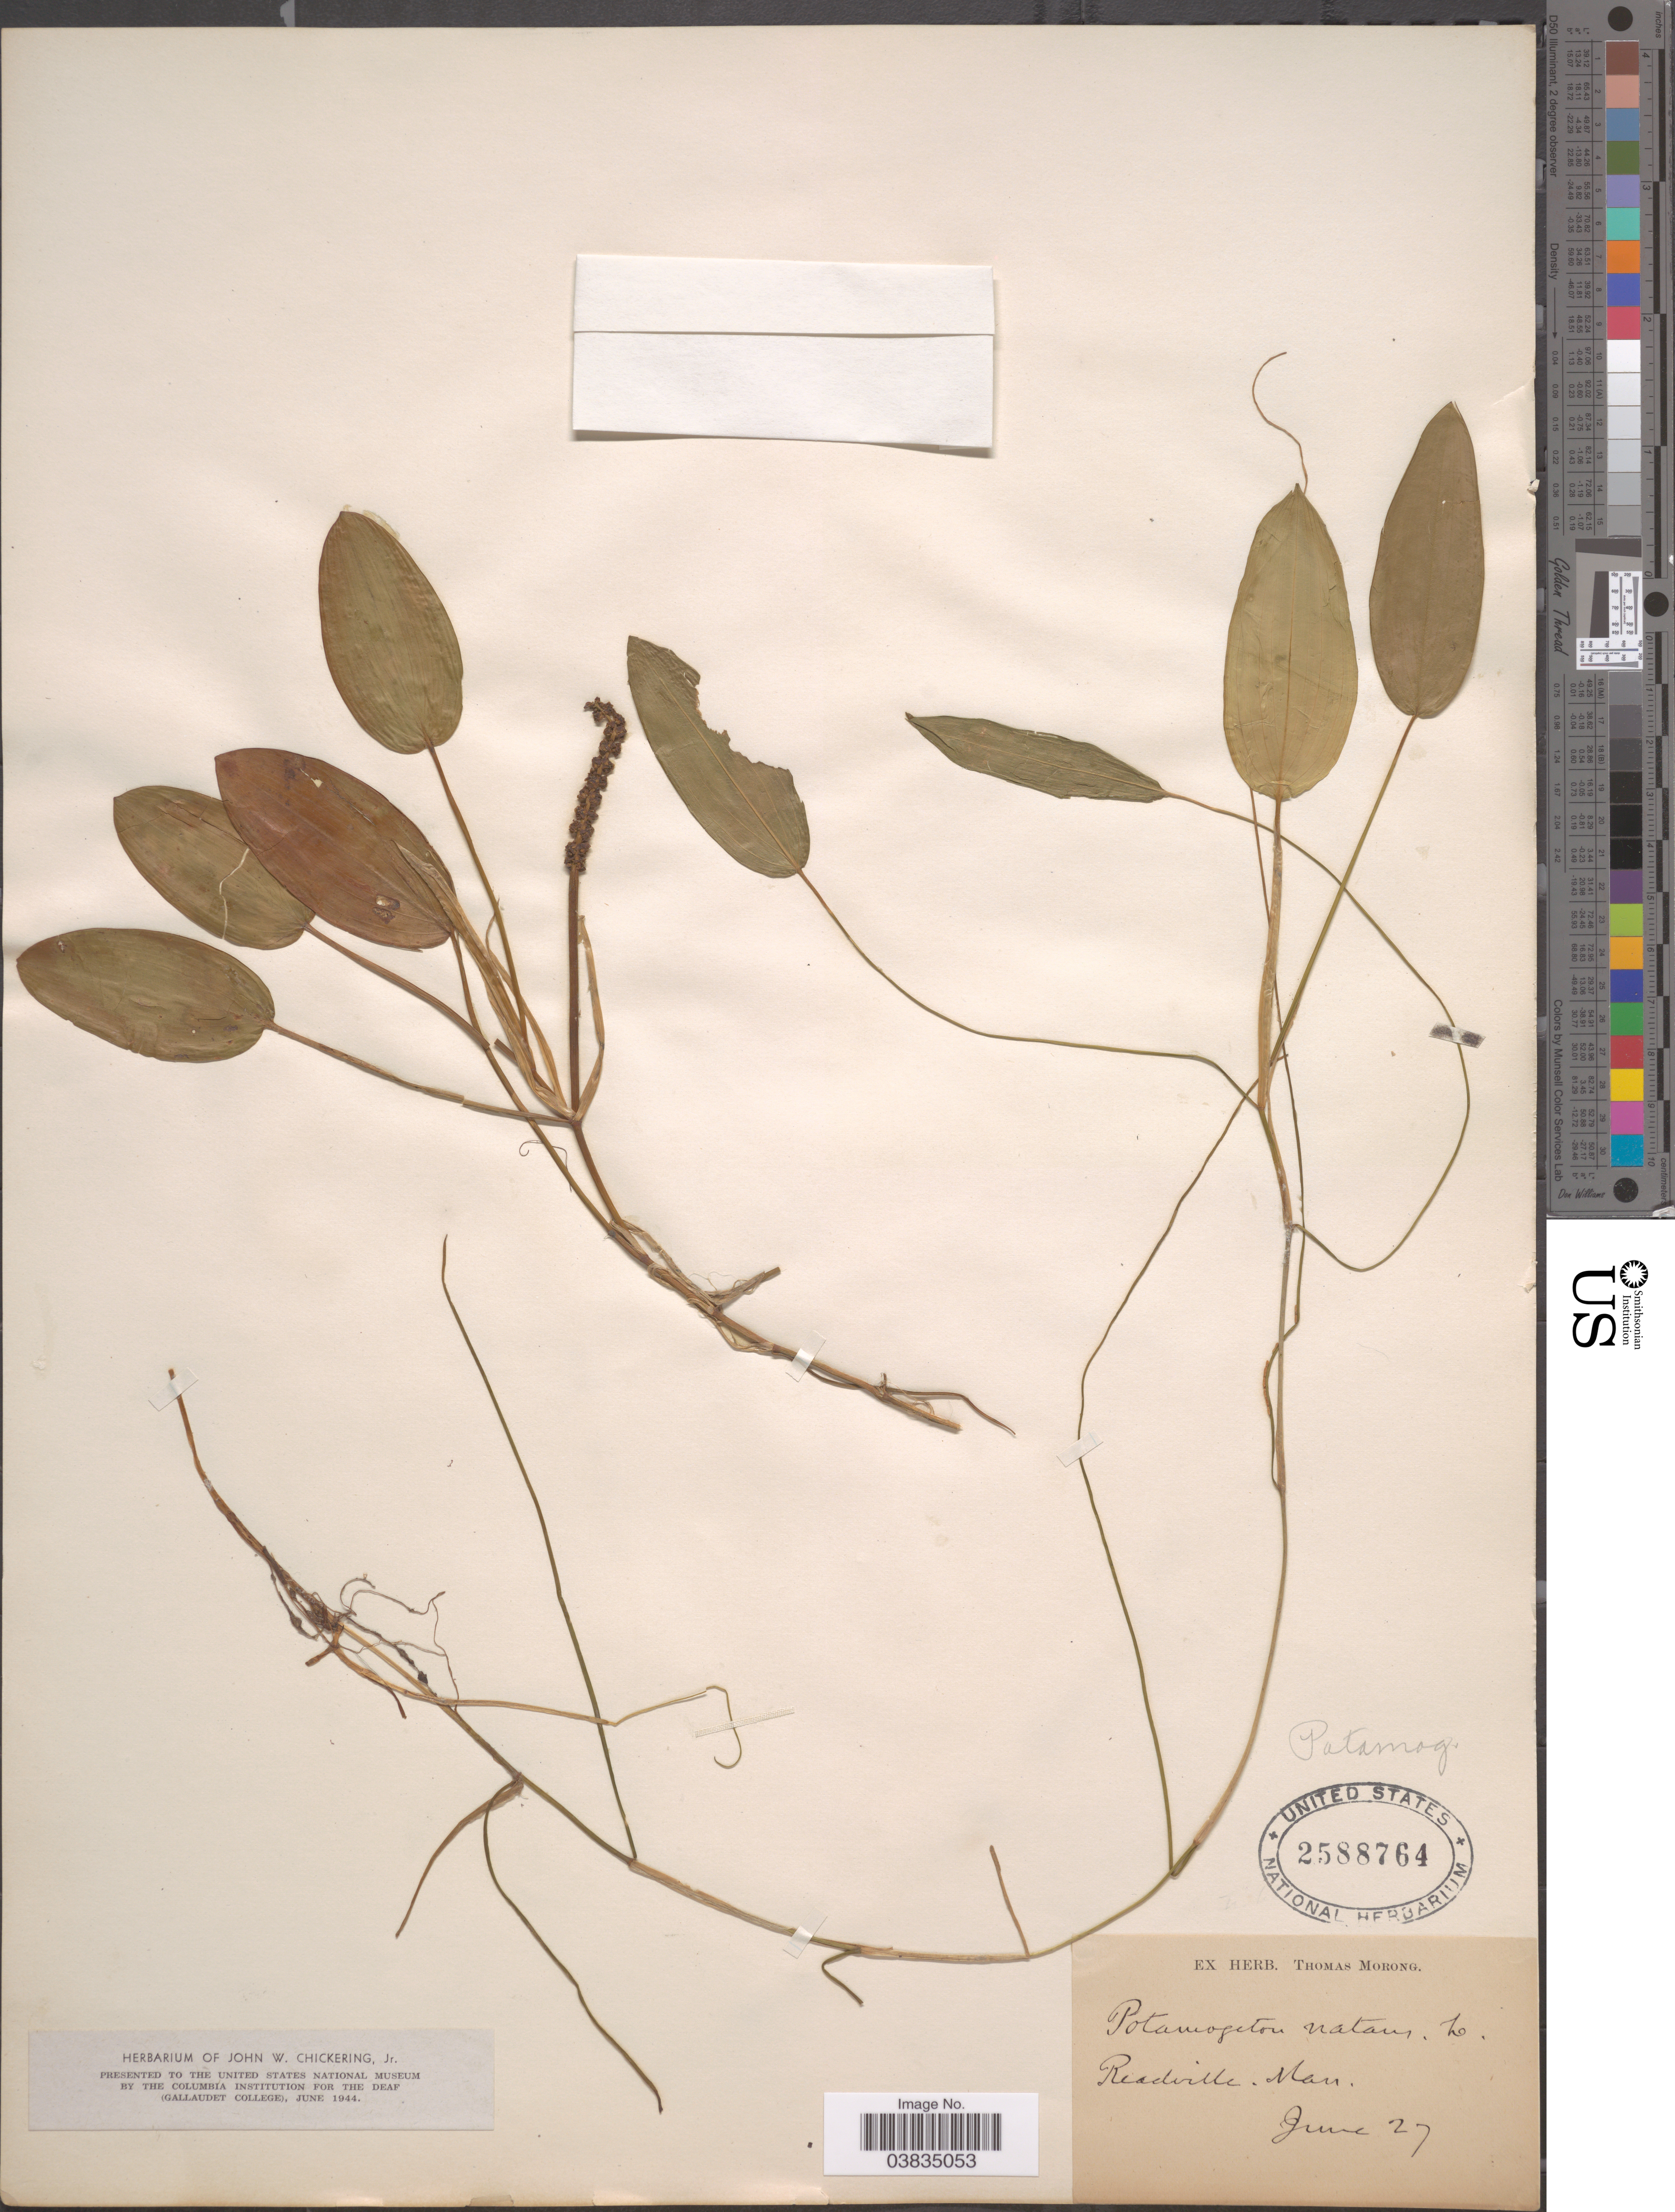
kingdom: Plantae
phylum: Tracheophyta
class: Liliopsida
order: Alismatales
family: Potamogetonaceae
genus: Potamogeton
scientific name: Potamogeton natans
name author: L.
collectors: ex Herb. T. Morong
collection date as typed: Transcribed d/m/y: /6/27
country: United States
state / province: Massachusetts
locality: Readville.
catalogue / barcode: US 2588764